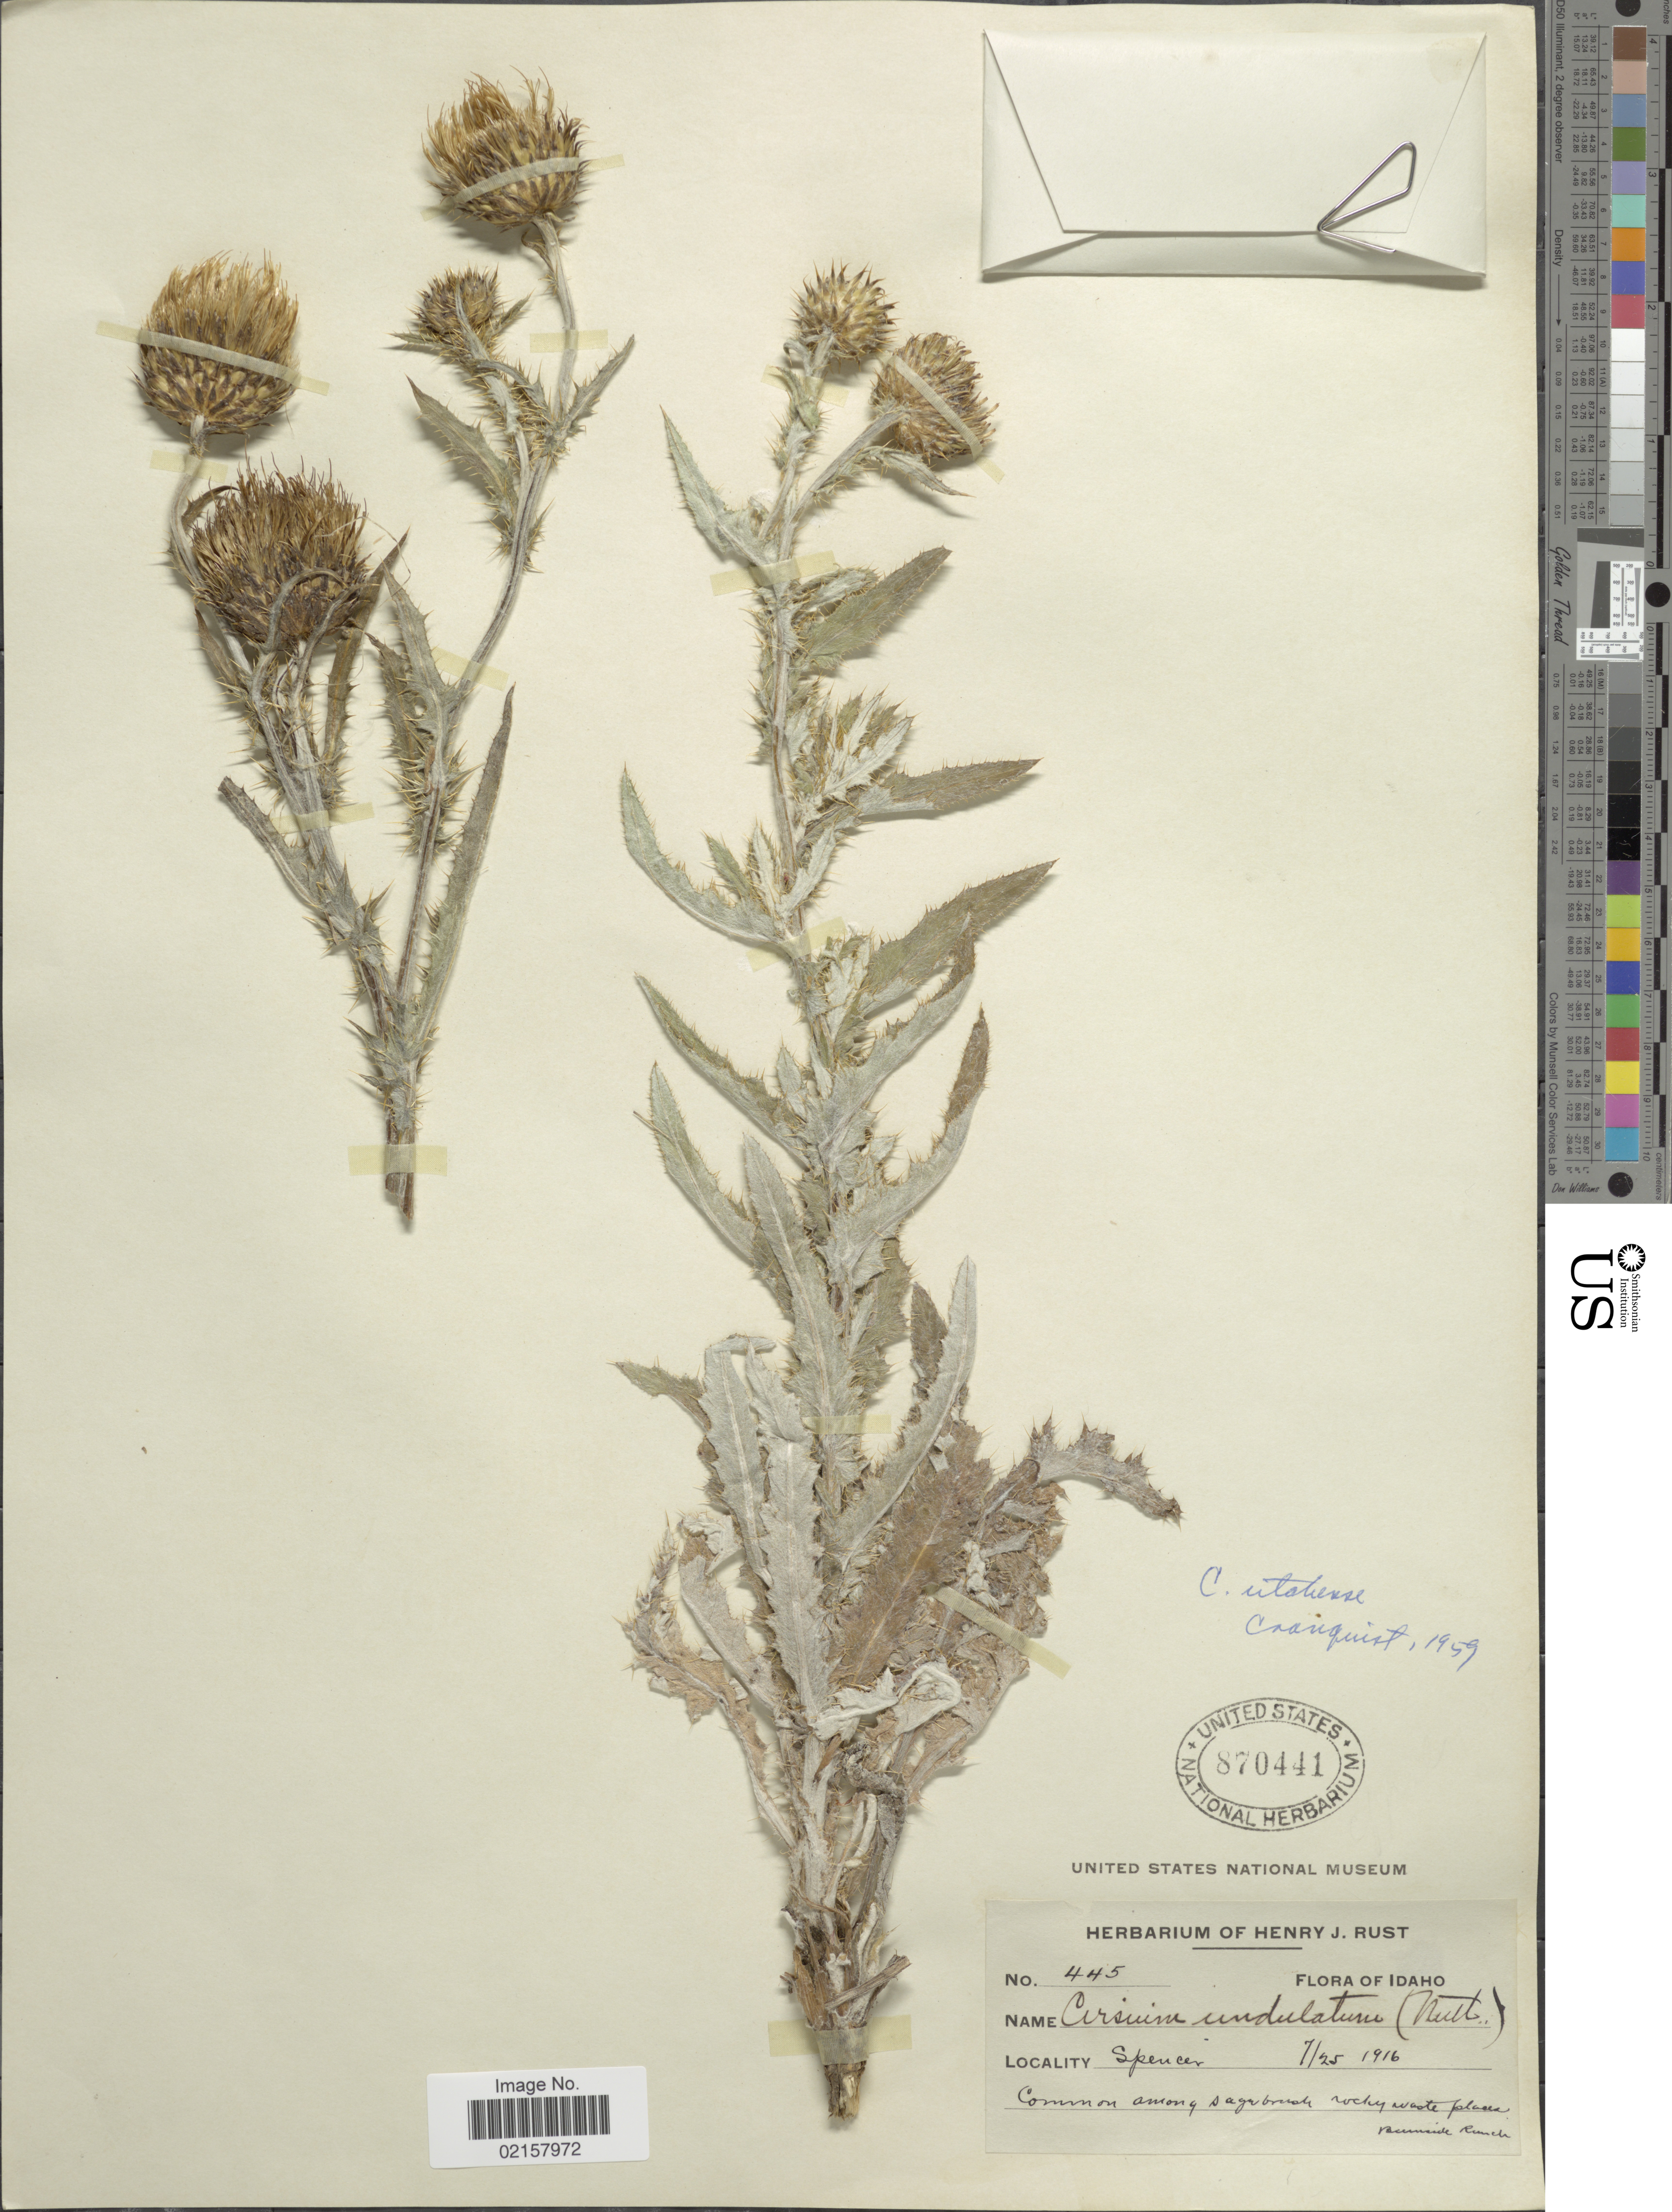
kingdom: Plantae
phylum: Tracheophyta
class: Magnoliopsida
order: Asterales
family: Asteraceae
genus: Cirsium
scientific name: Cirsium undulatum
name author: (Nutt.) Spreng.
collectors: ex herb. Henry J. Rust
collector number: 445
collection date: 1916-07-25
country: United States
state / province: Idaho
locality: Spencer, Burnside Ranch.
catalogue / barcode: US 870441